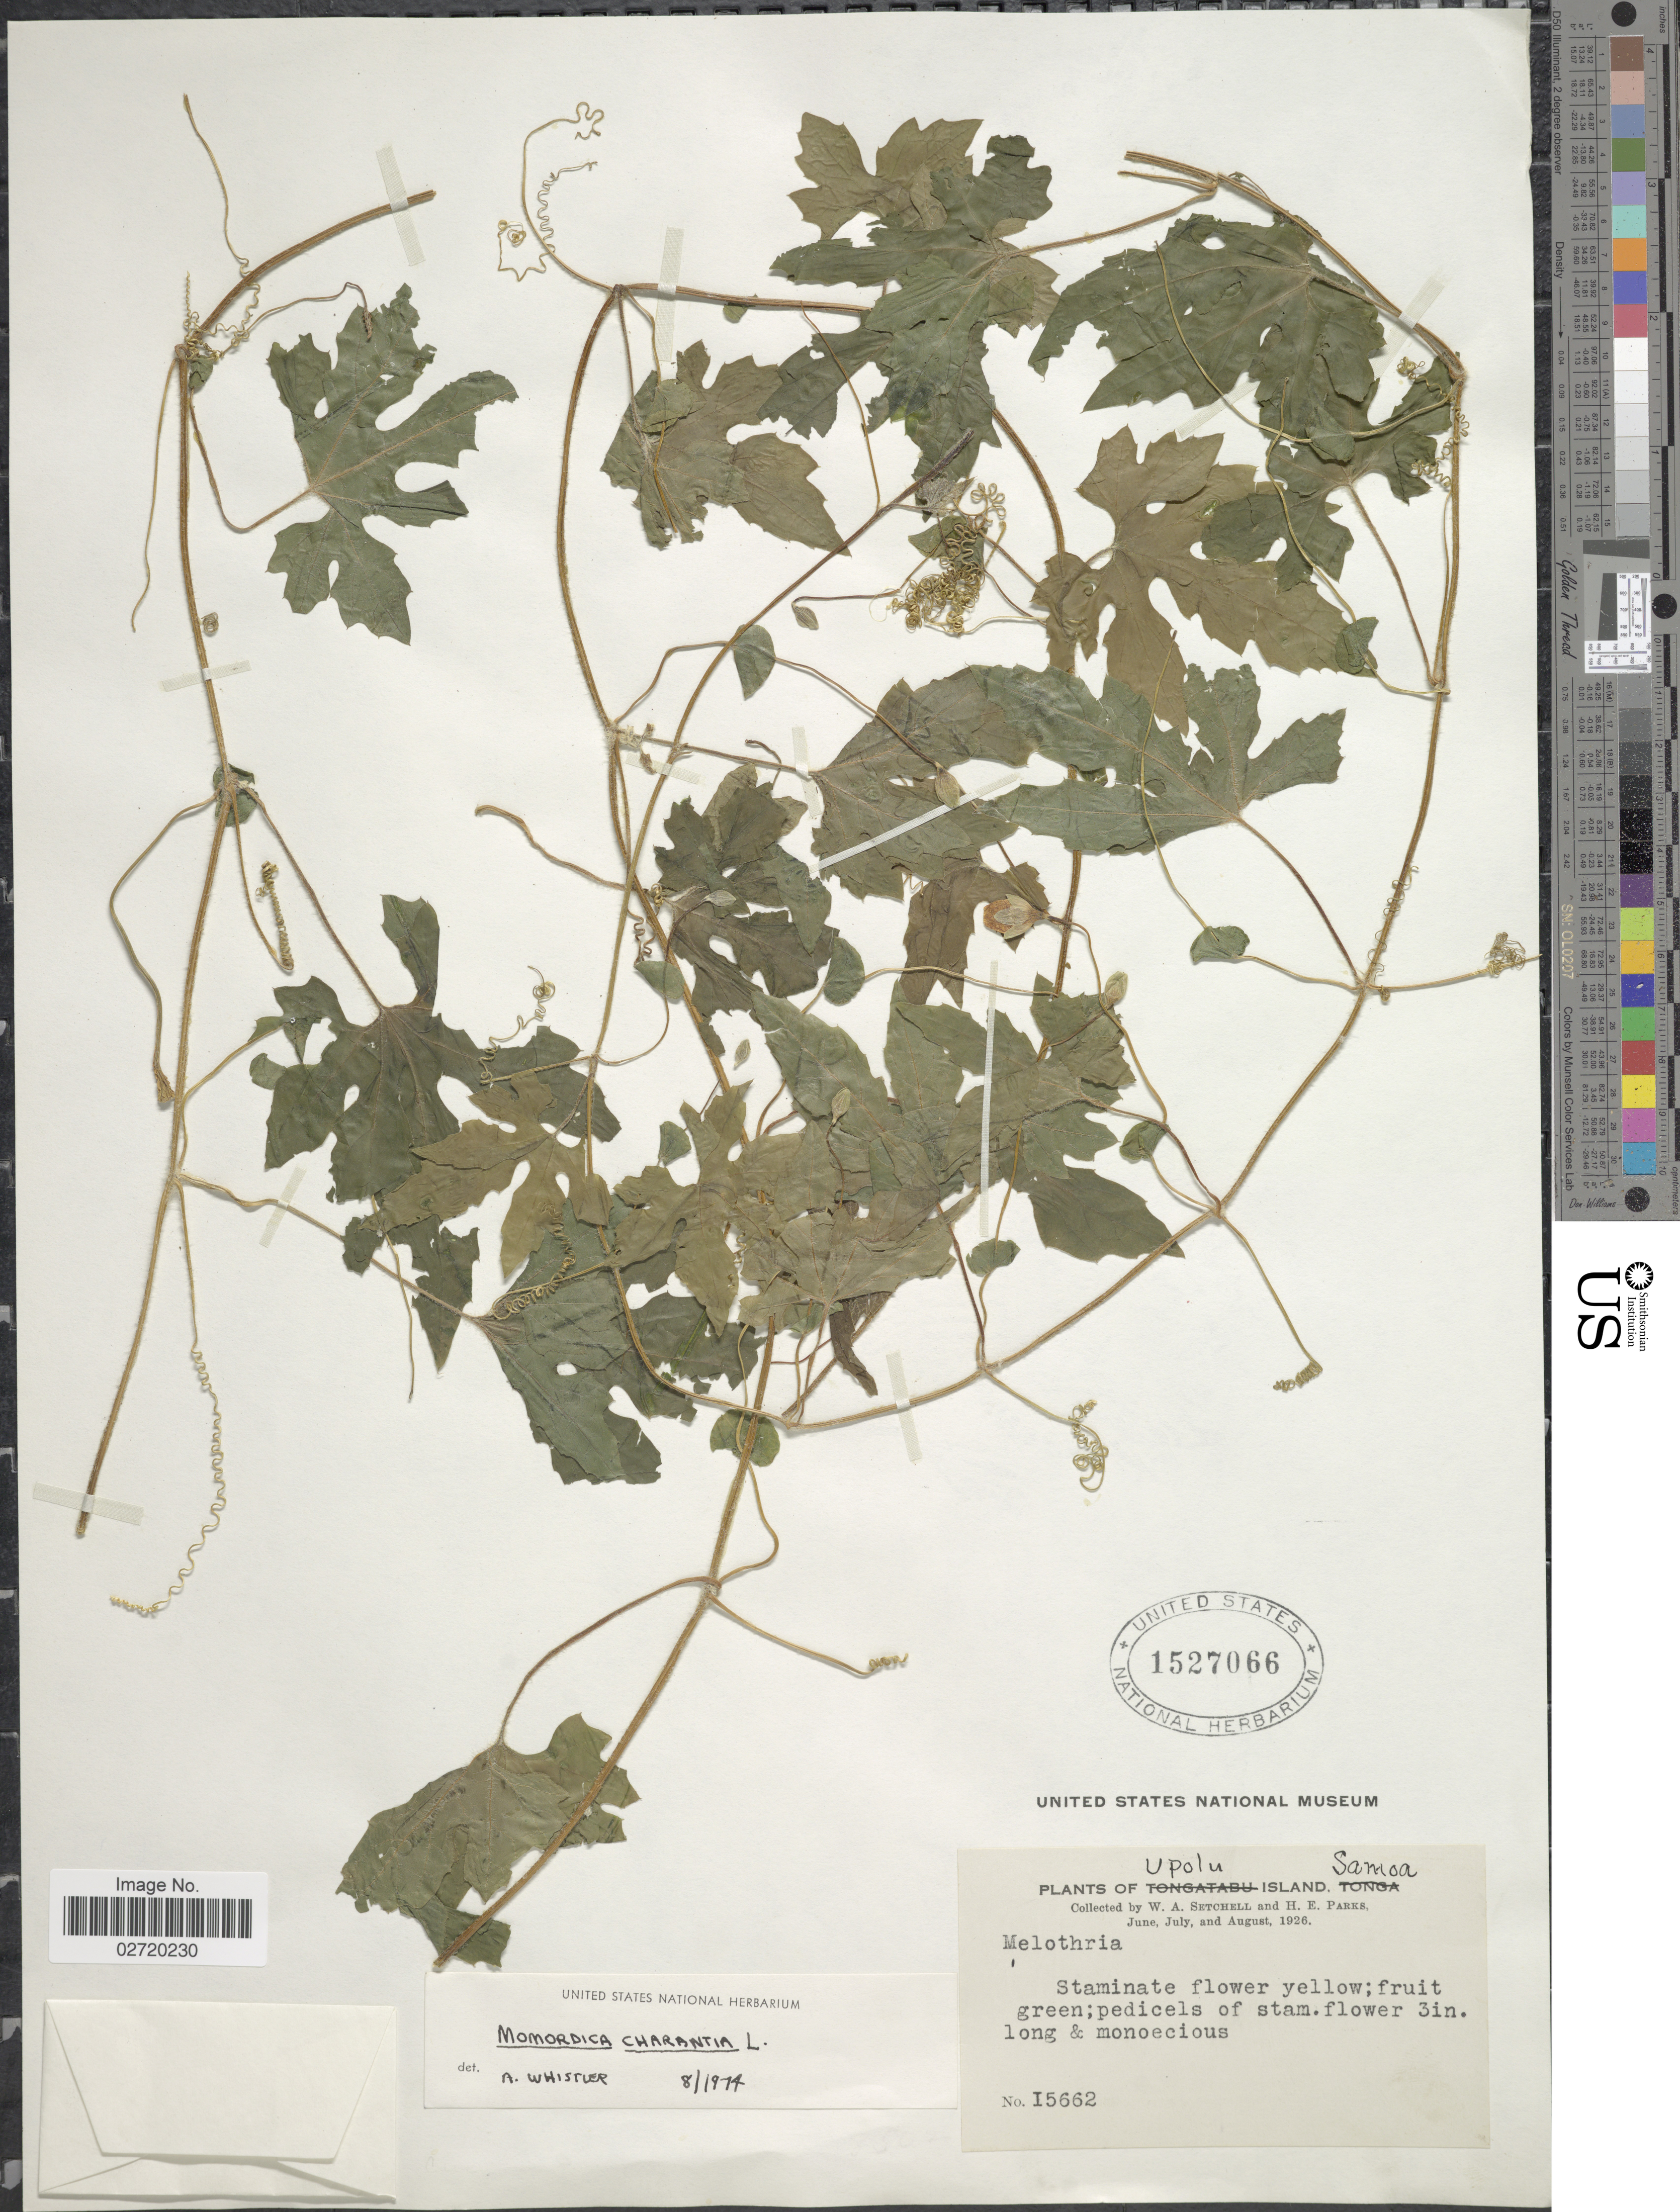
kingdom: Plantae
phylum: Tracheophyta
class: Magnoliopsida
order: Cucurbitales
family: Cucurbitaceae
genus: Momordica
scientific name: Momordica charantia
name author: L.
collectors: W. Setchell & H. E. Parks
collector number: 15662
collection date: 1926-06/1926-08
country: Samoa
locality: Upolu Island, Samoa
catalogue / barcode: US 1527066